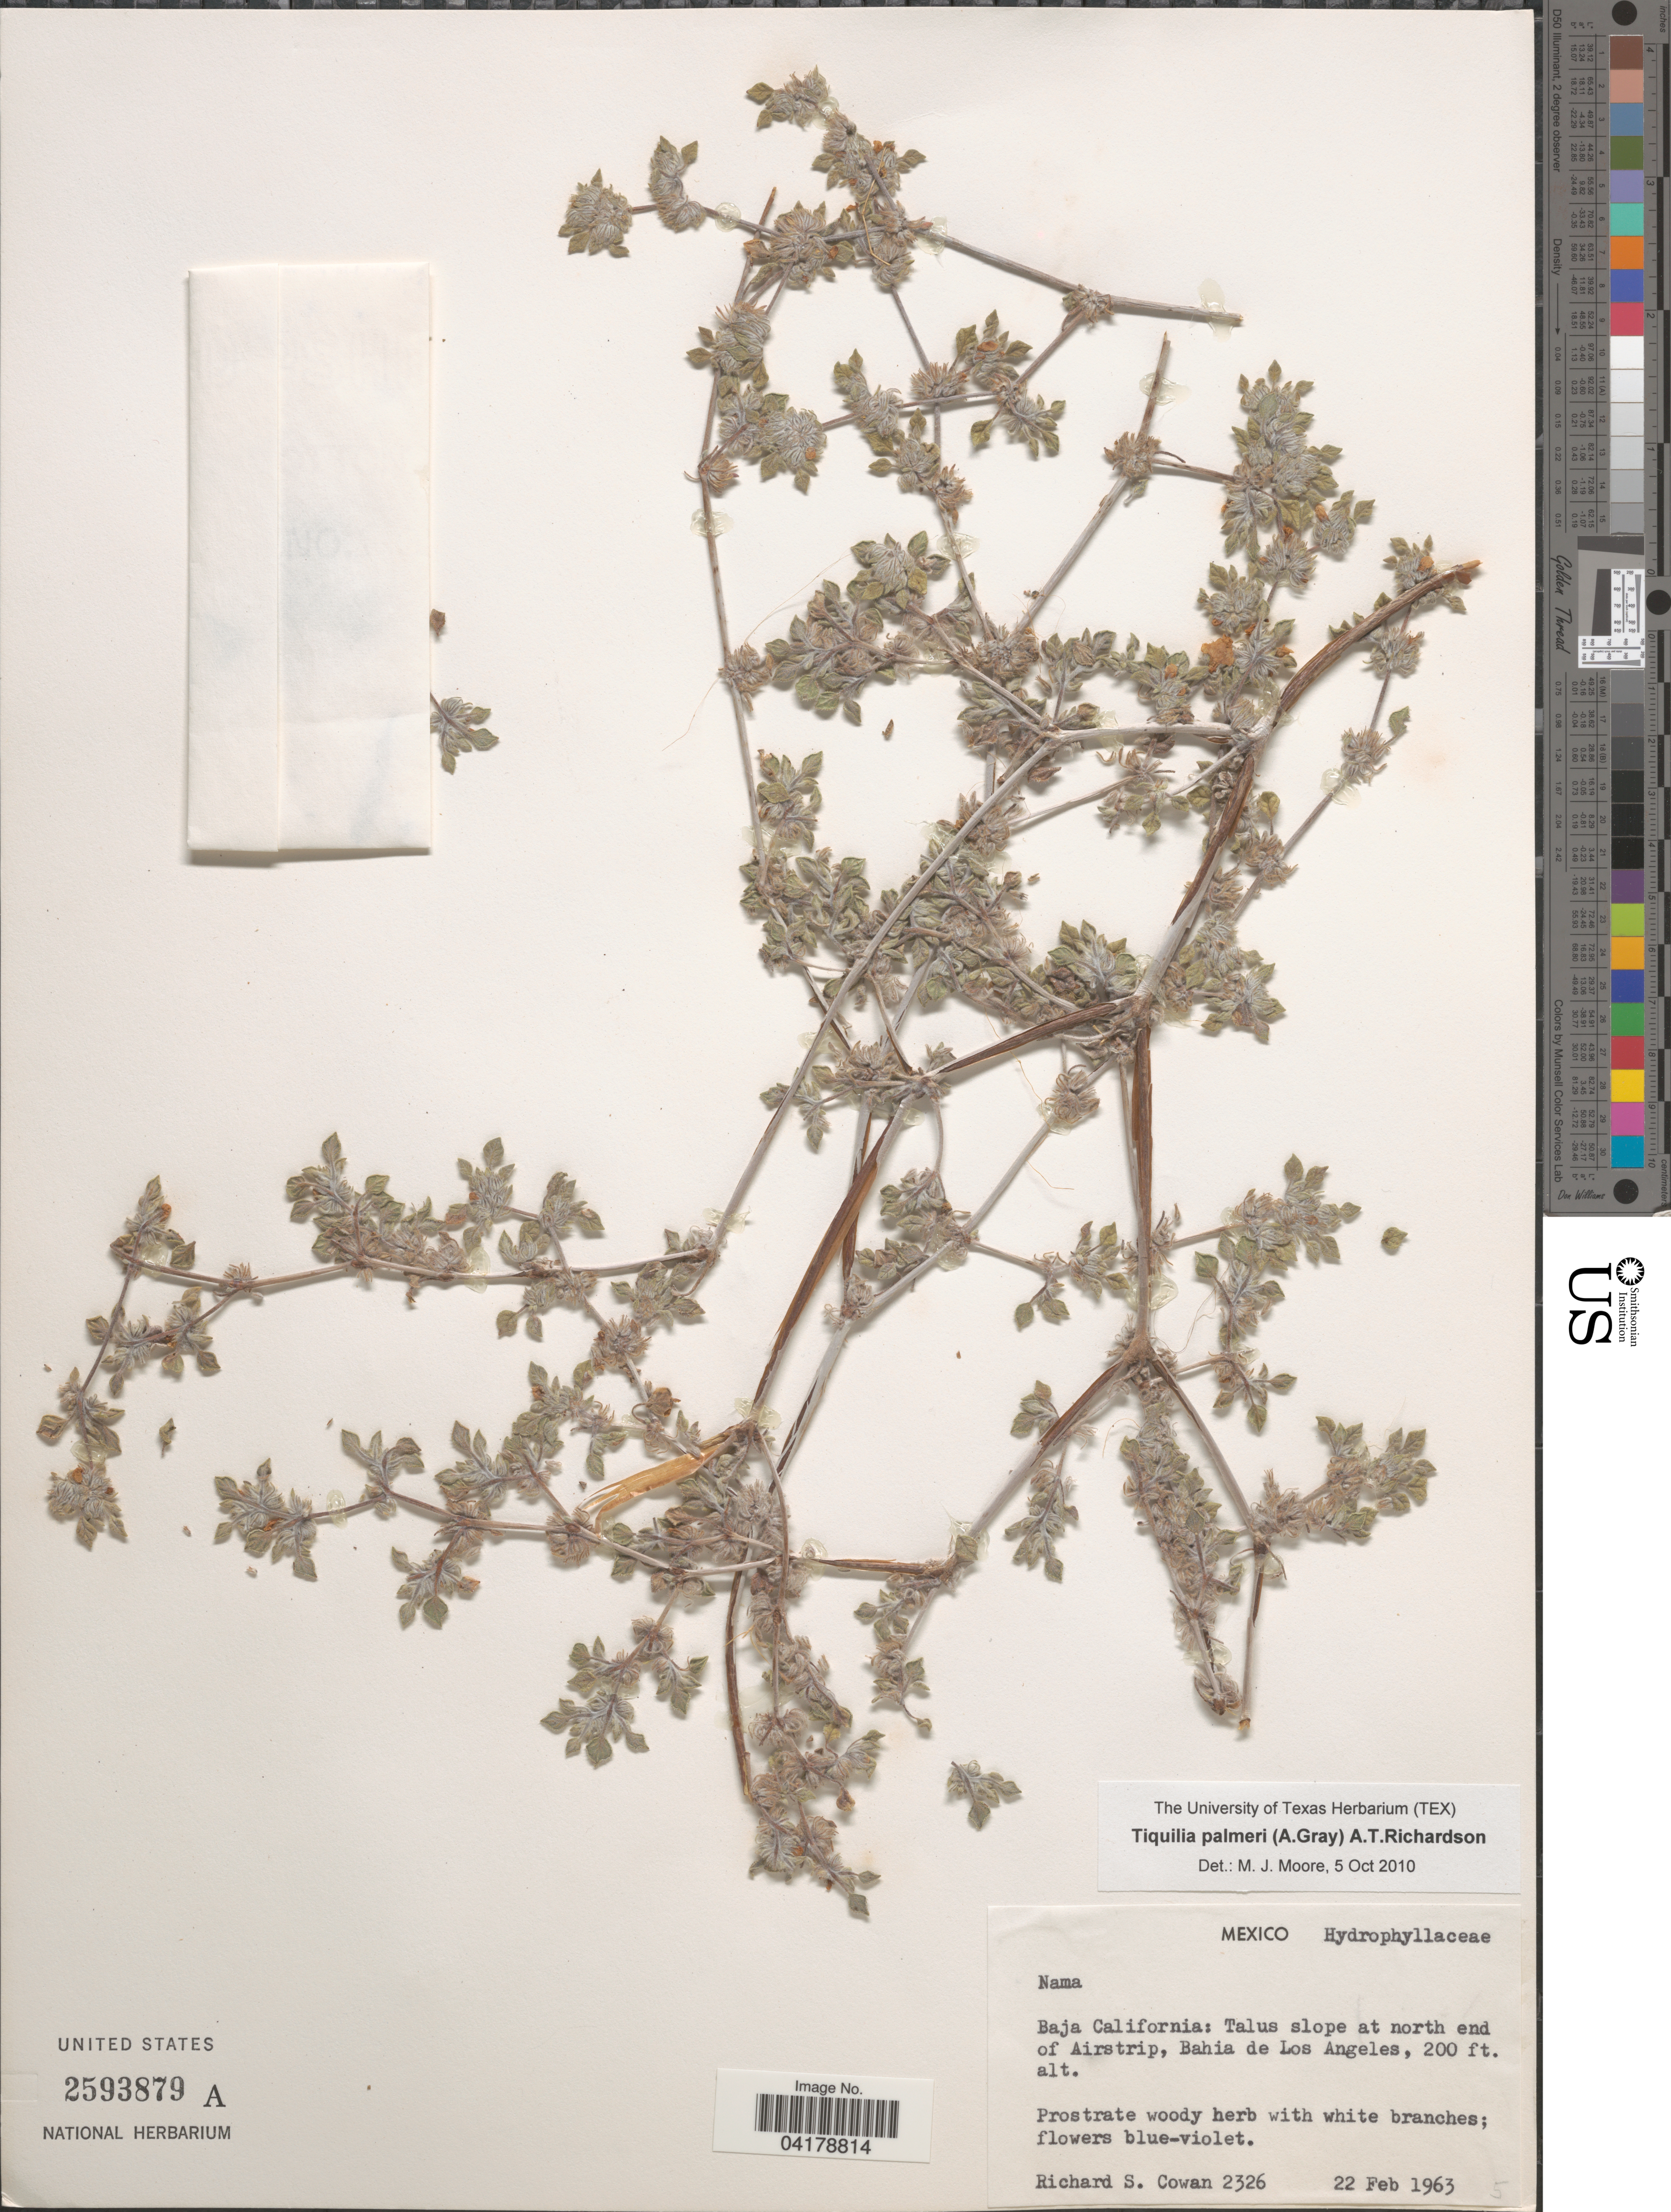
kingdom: Plantae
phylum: Tracheophyta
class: Magnoliopsida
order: Boraginales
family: Ehretiaceae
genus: Tiquilia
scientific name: Tiquilia palmeri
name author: (A. Gray) A.T. Richardson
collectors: R. S. Cowan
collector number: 2326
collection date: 1963-02-22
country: Mexico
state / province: Baja California Norte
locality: Talus slope at north end of Airstrip, Bahia de Los Angeles.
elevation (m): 61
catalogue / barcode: US 2593879A